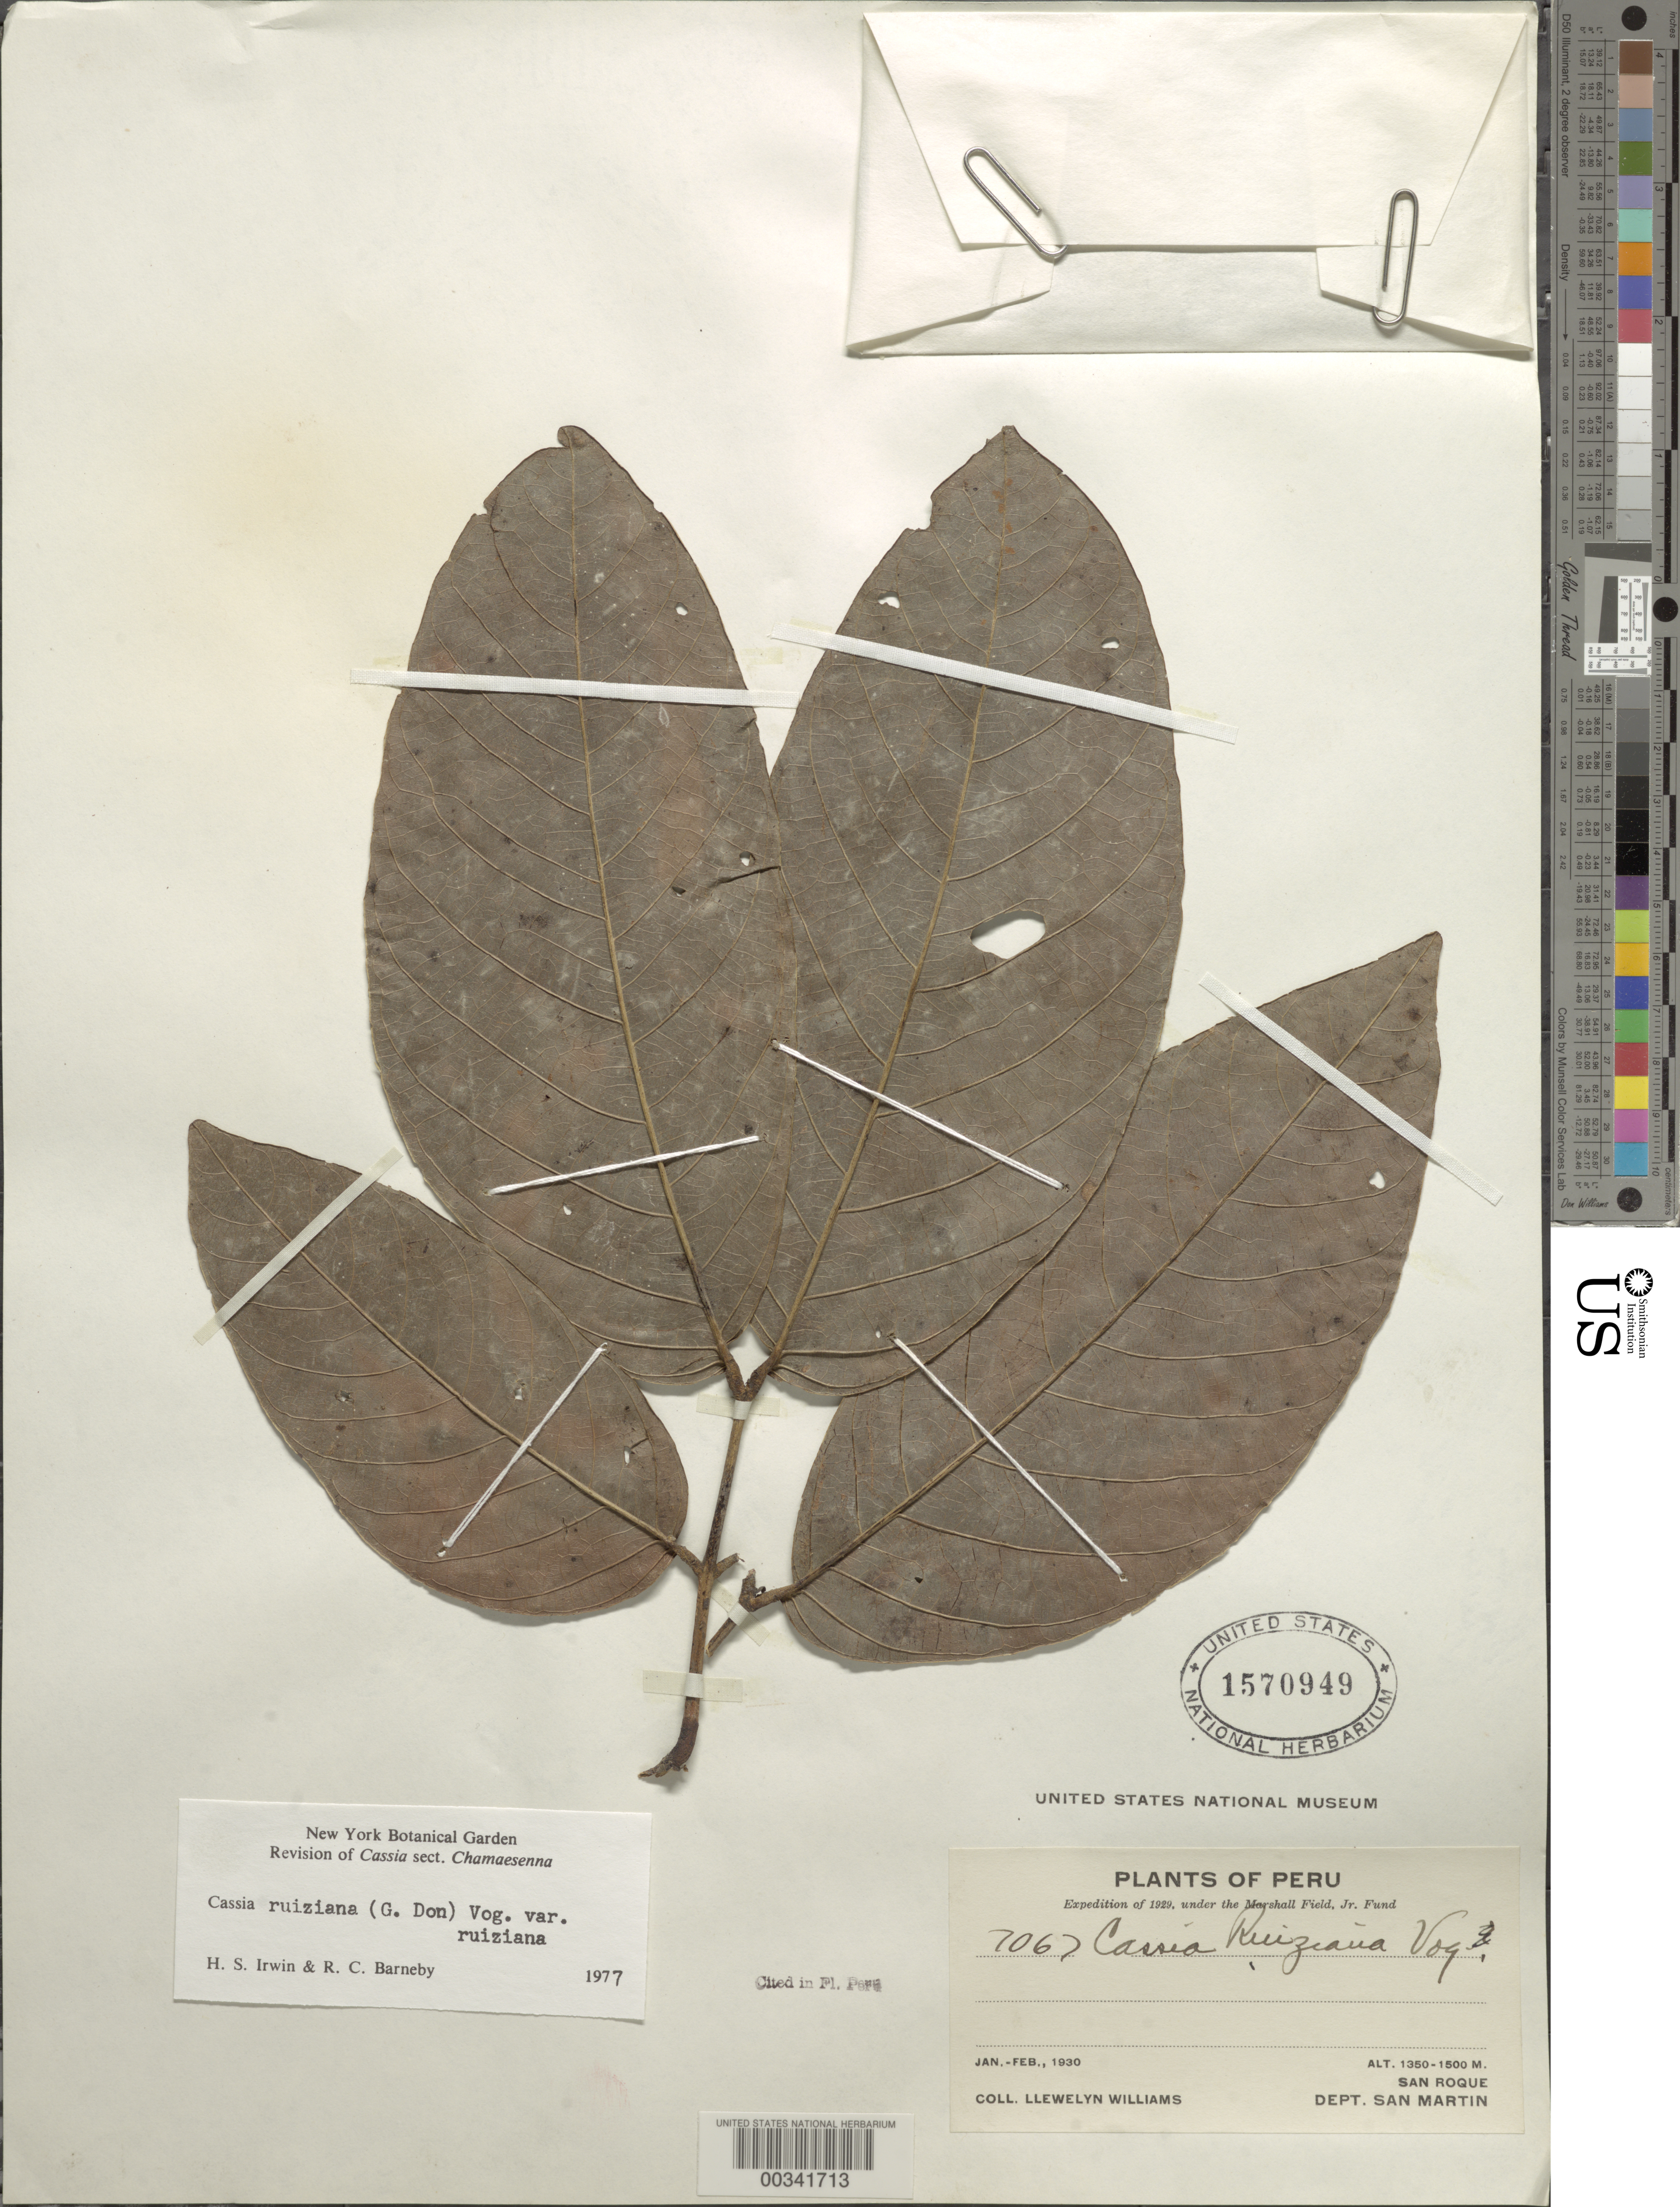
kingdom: Plantae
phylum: Tracheophyta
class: Magnoliopsida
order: Fabales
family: Fabaceae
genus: Senna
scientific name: Senna ruiziana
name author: (G. Don) H.S. Irwin & Barneby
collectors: Ll. Williams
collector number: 7067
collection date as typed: Jan 1930 to -- Feb 1930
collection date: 1930-01/1930-02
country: Peru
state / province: San Martín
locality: San roque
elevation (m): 1350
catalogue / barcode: US 1570949